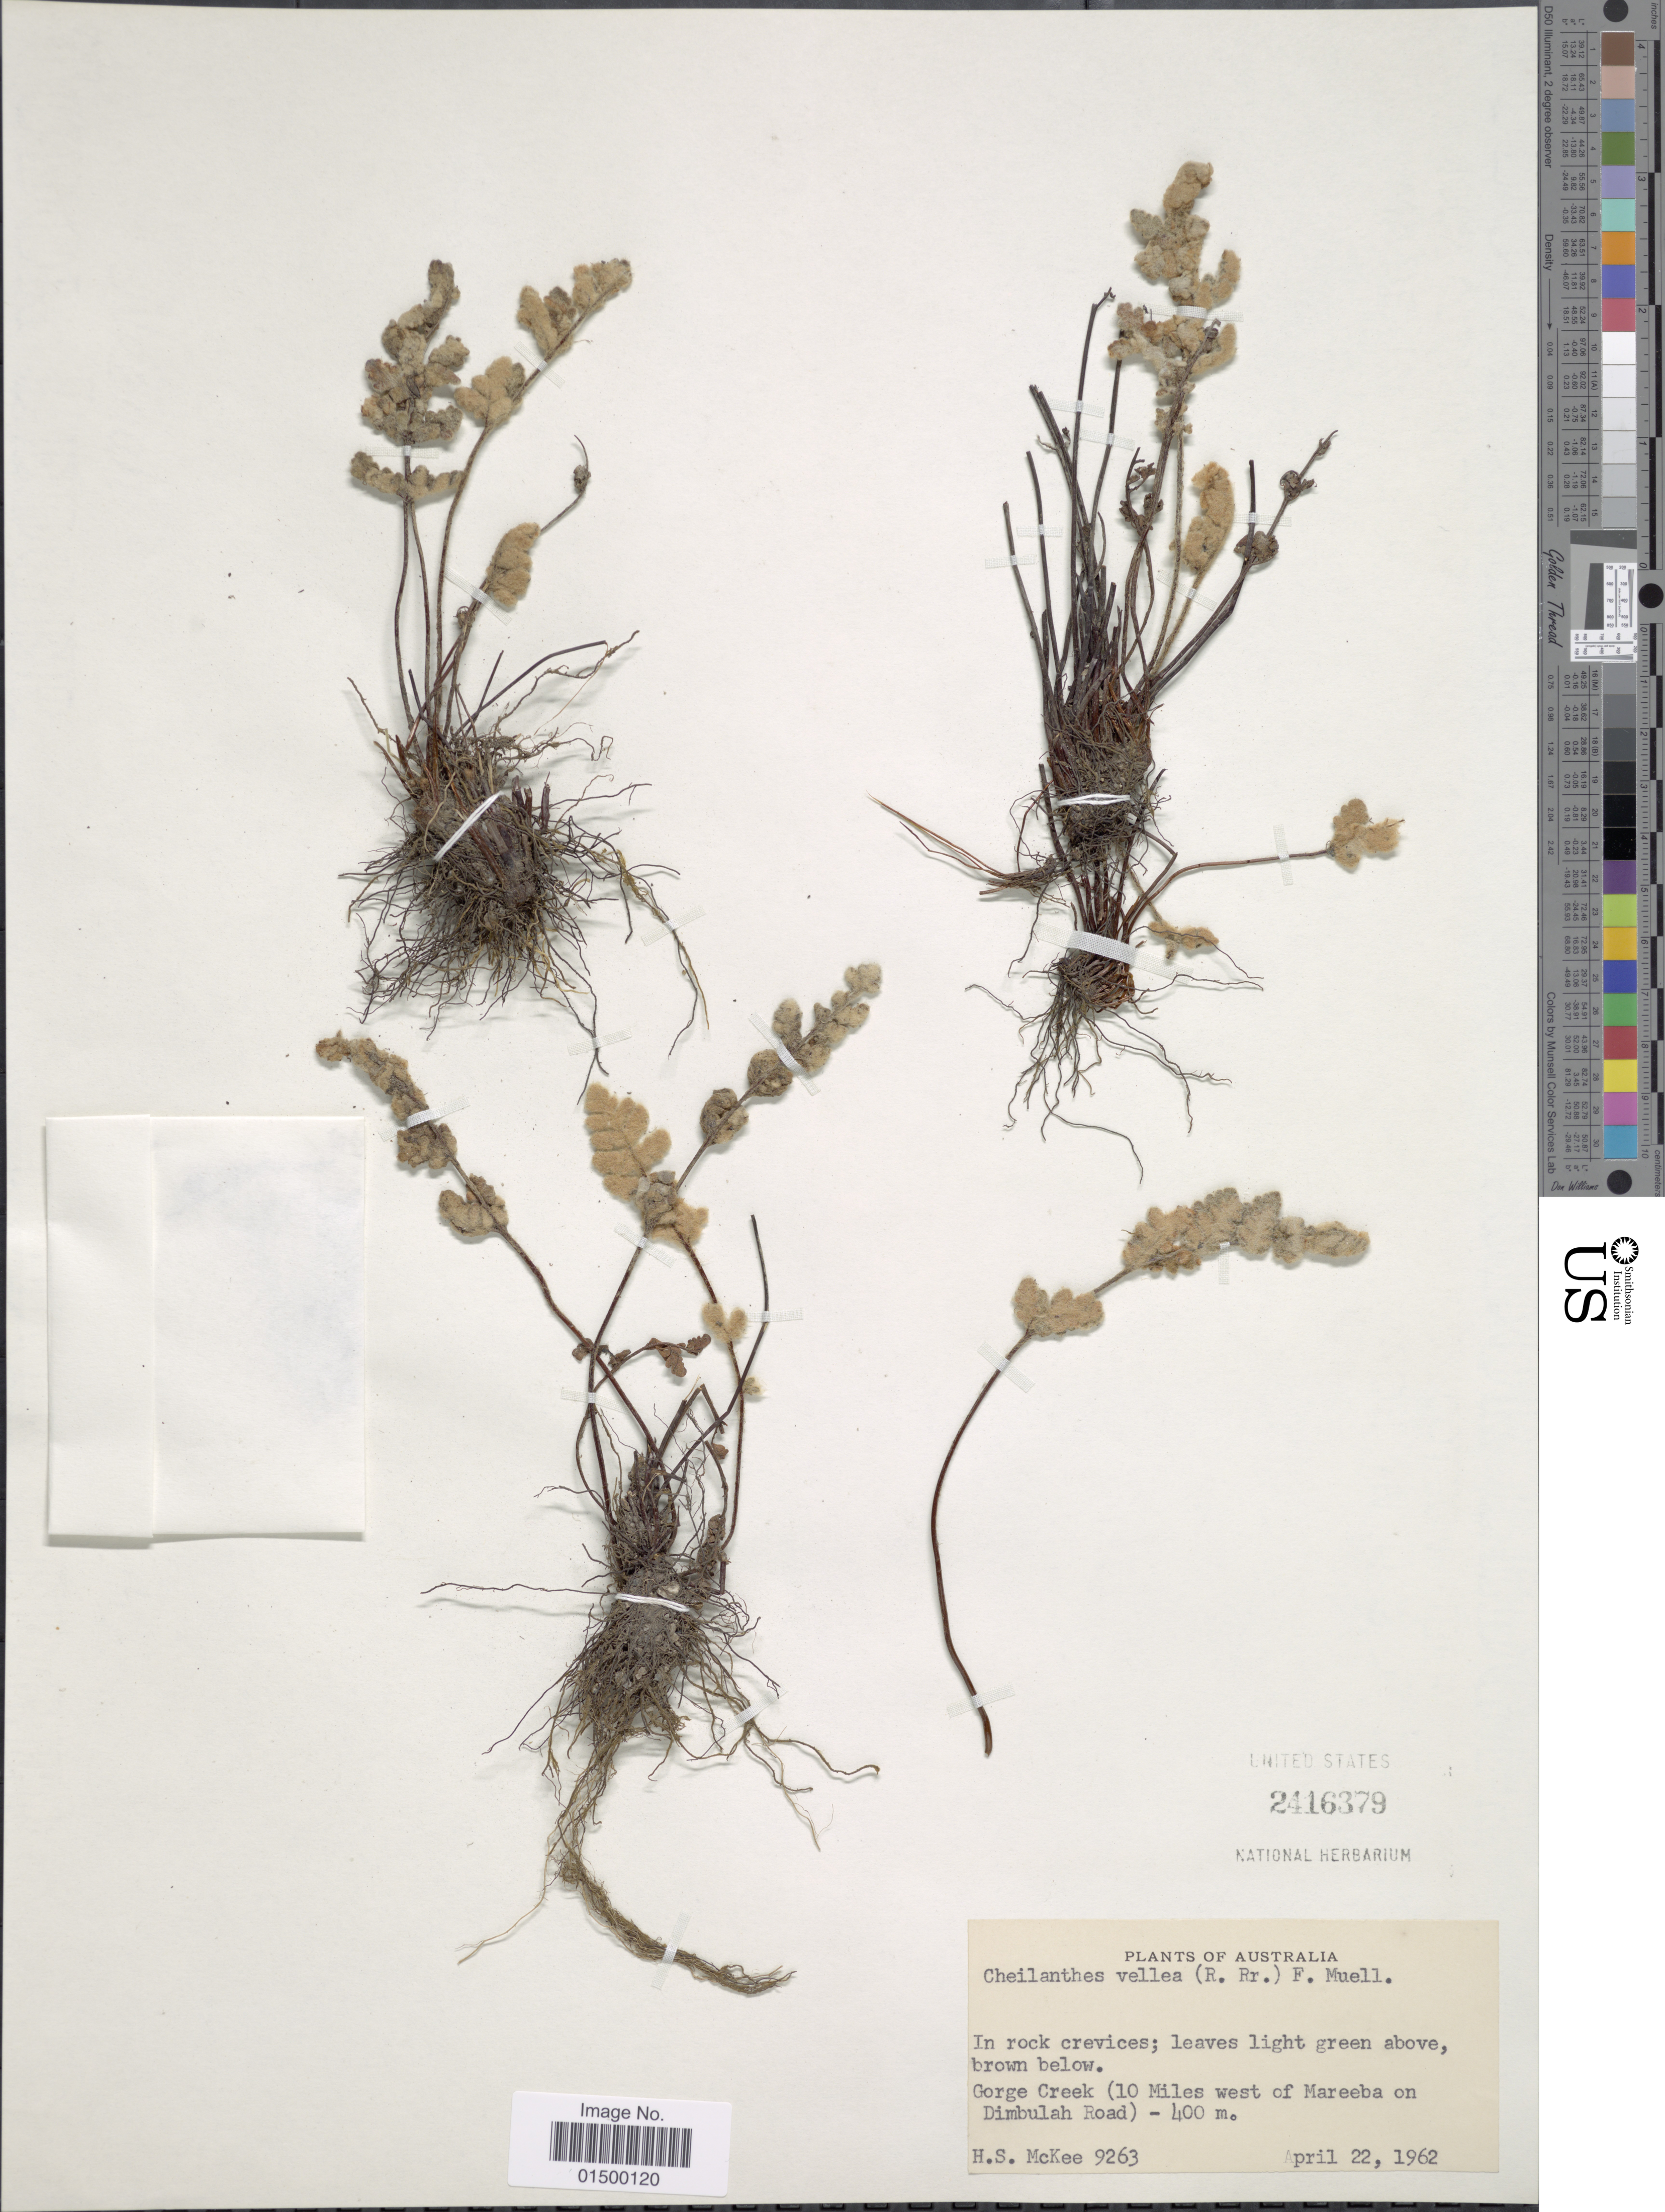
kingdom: Plantae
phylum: Tracheophyta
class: Polypodiopsida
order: Polypodiales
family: Pteridaceae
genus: Cheilanthes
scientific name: Cheilanthes vellea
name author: (Aiton) Domin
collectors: H. S. McKee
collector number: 9263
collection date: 1962-04-22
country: Australia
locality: Gorge Creeks (10 Miles west of Mareeba on Dimbulah Road)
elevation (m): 400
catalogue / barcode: US 2416379